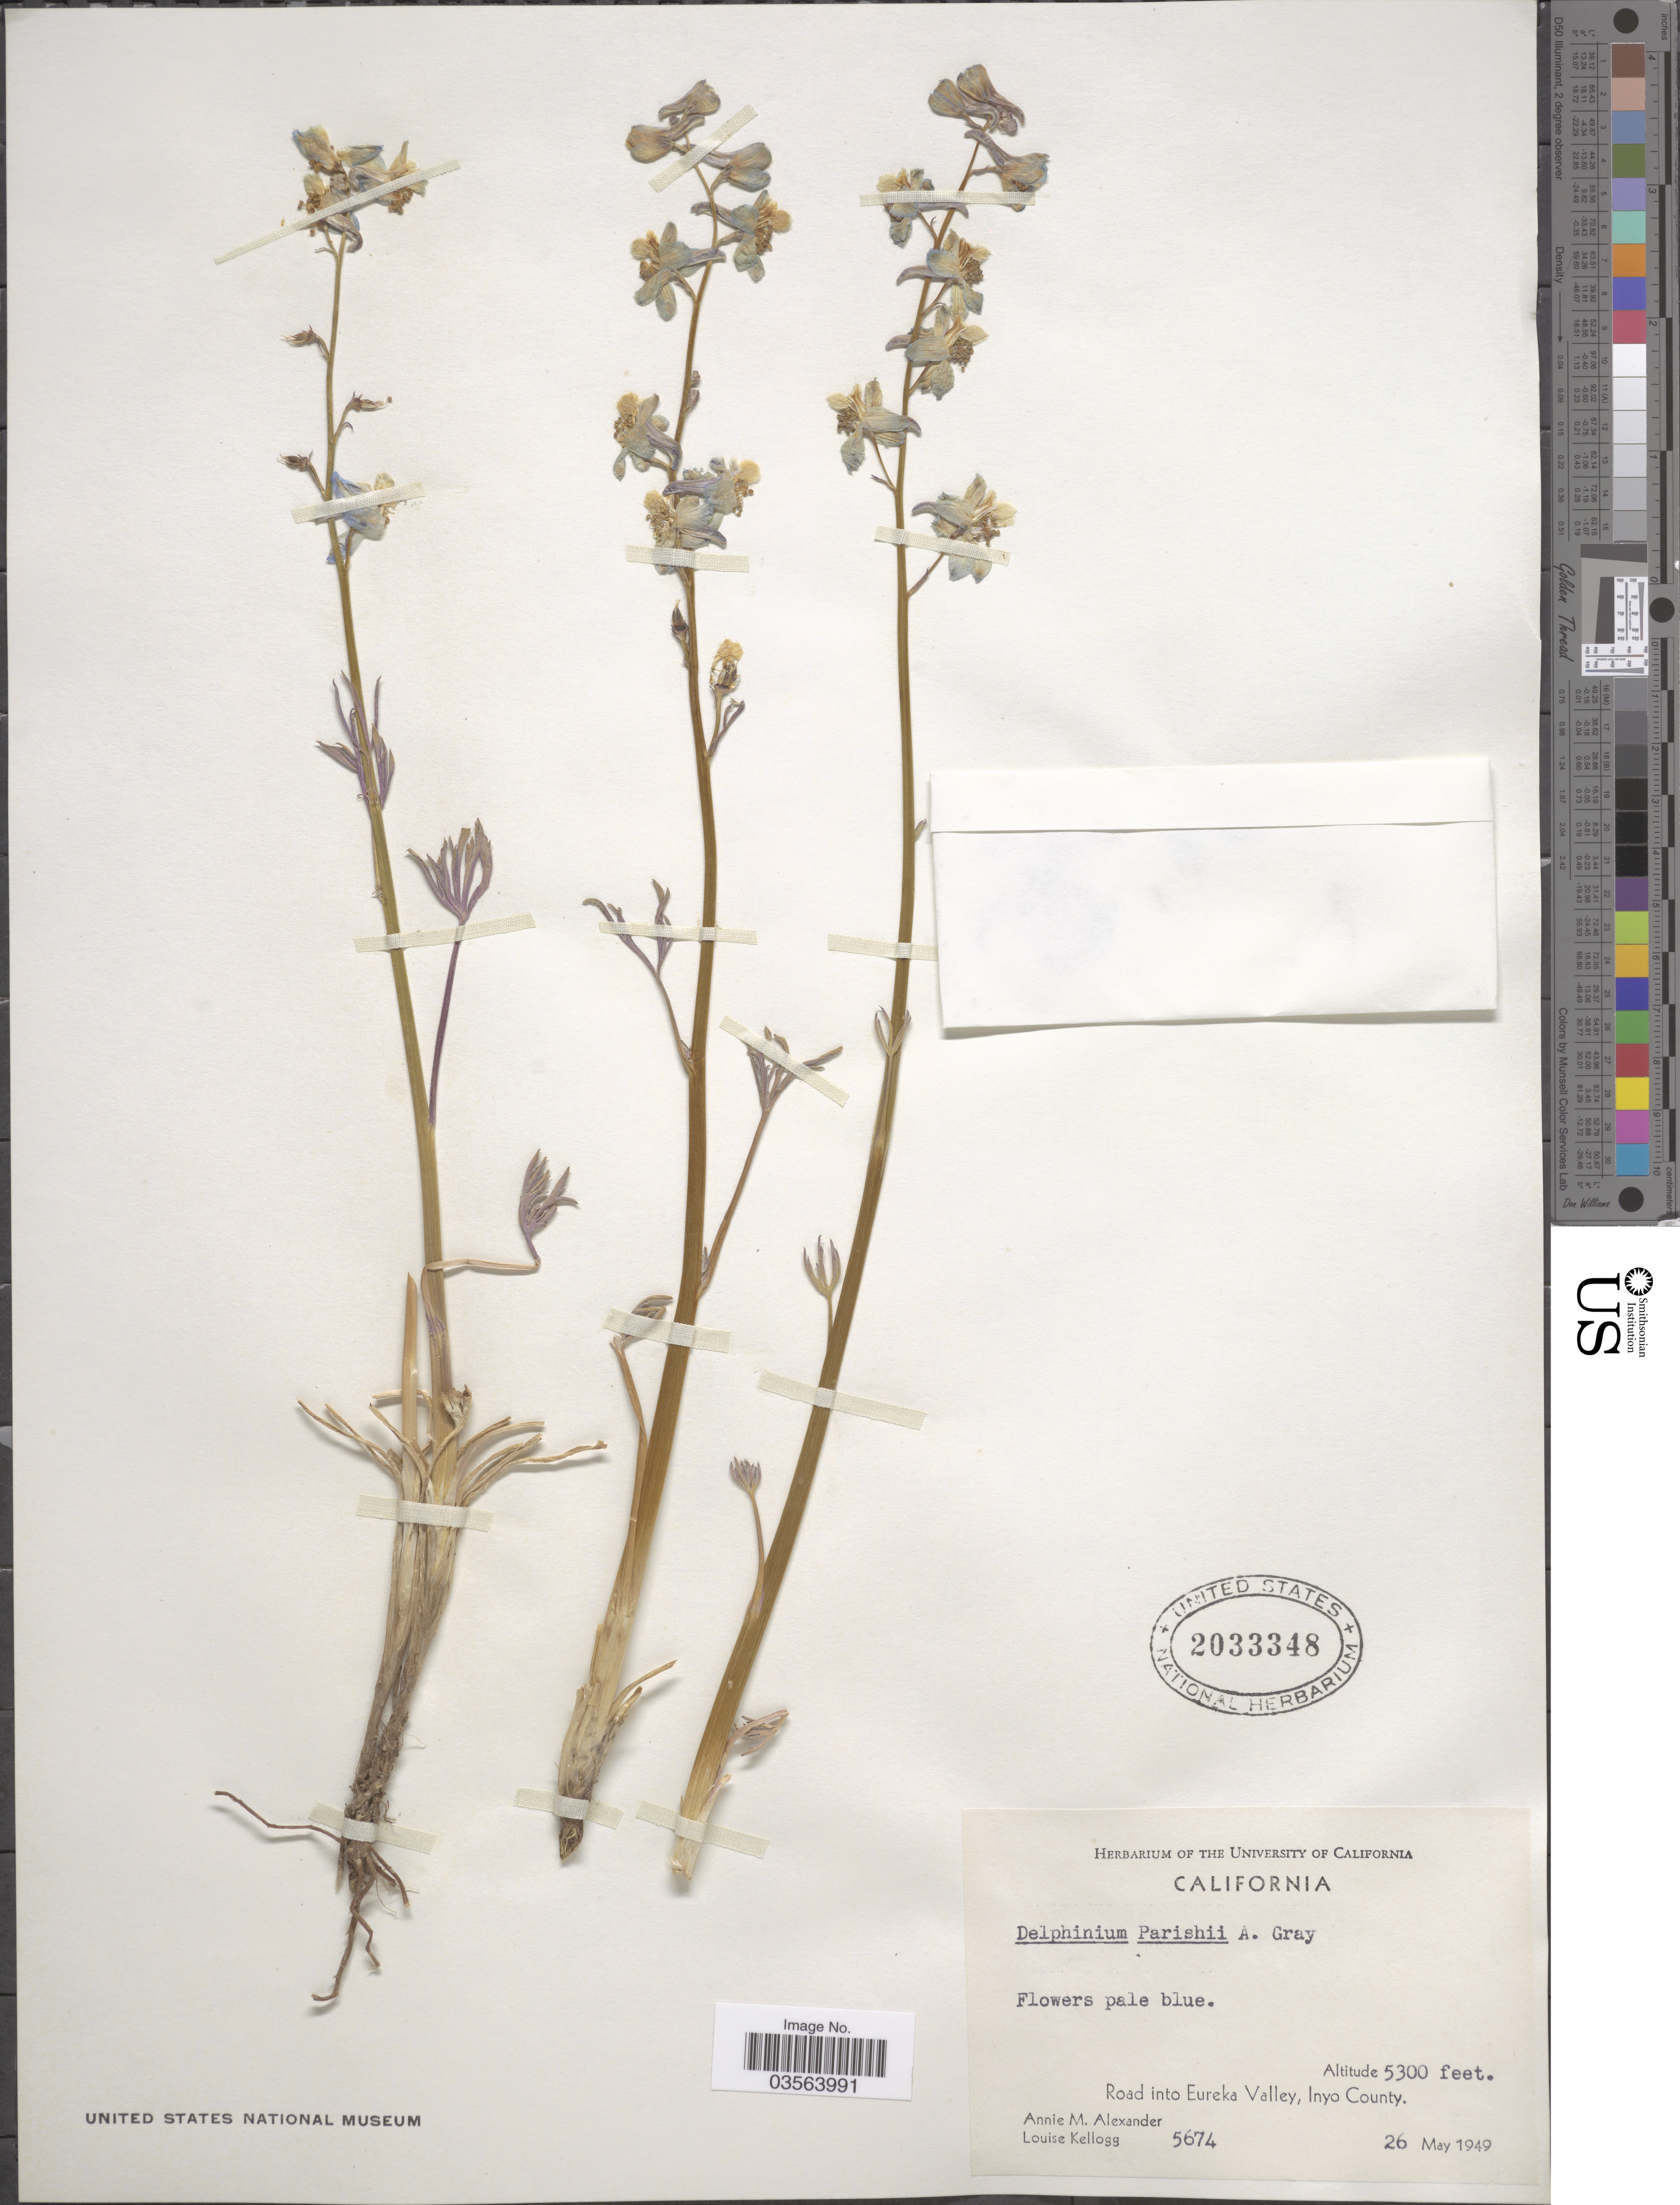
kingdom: Plantae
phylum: Tracheophyta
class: Magnoliopsida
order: Ranunculales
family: Ranunculaceae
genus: Delphinium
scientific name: Delphinium parishii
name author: A. Gray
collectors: A. M. Alexander & L. Kellogg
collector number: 5674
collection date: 1949-05-26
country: United States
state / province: California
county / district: Inyo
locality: Road into Eureka Valley, Inyo County.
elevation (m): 1615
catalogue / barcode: US 2033348